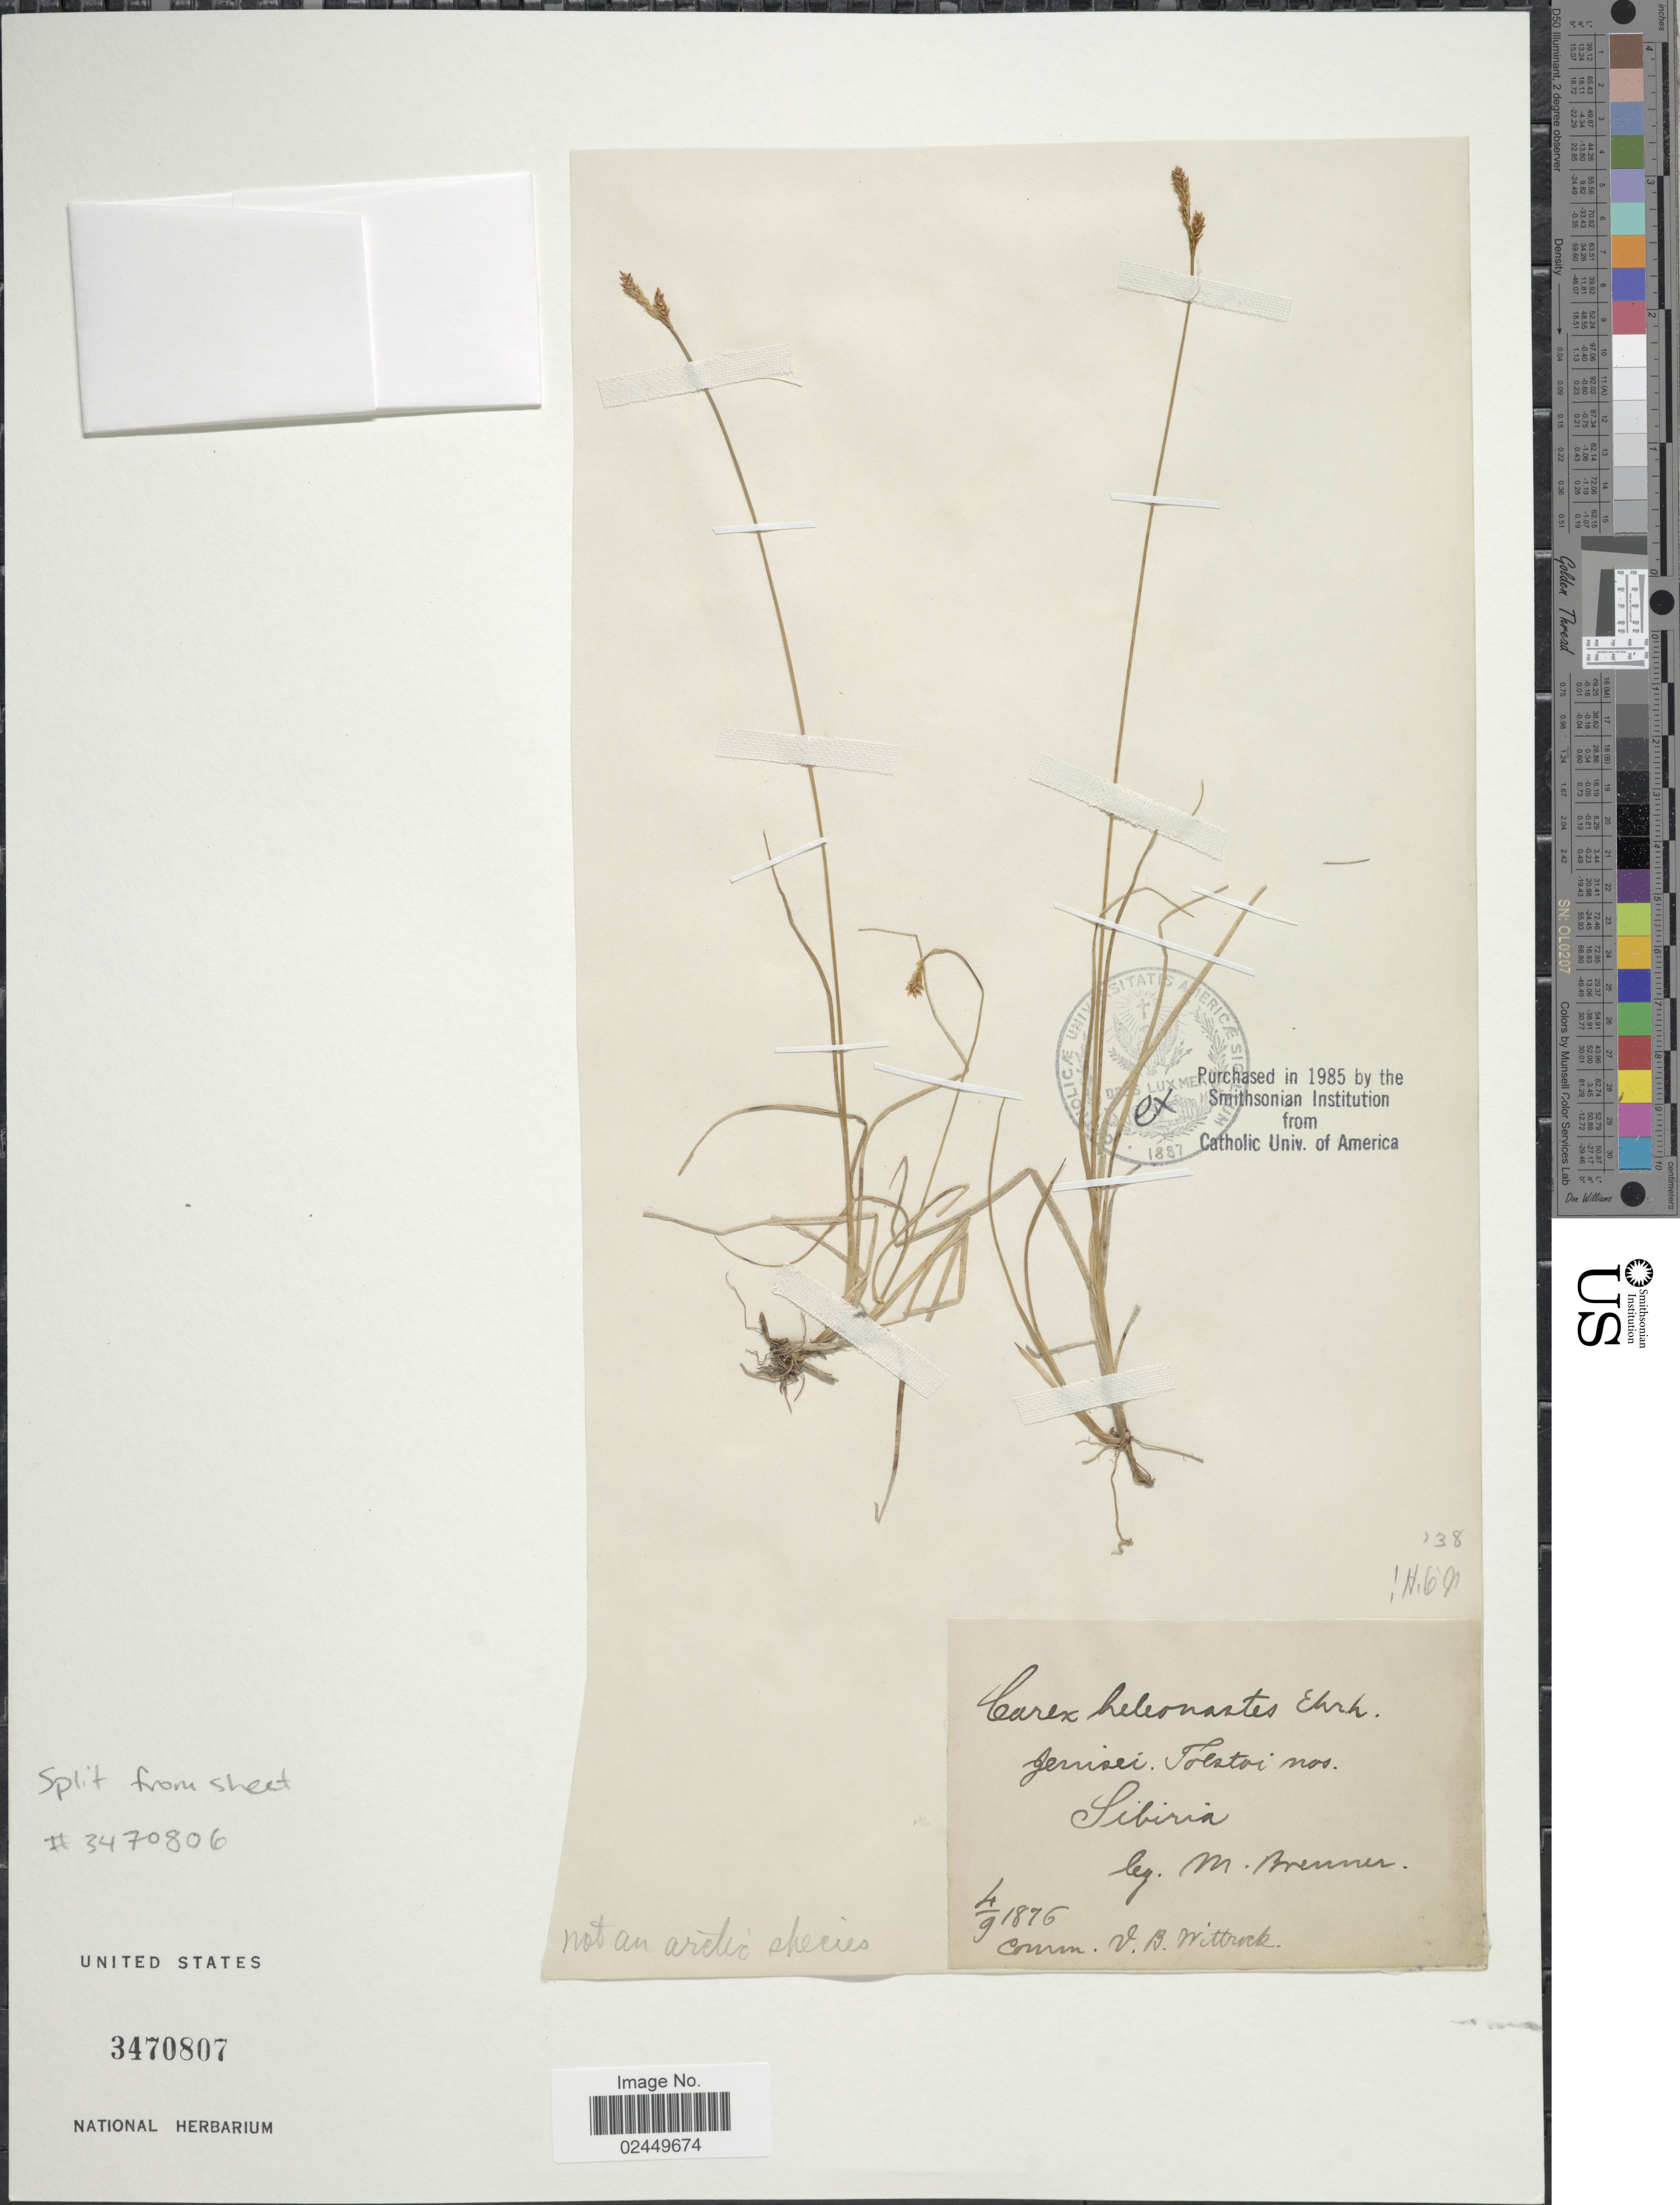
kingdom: Plantae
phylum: Tracheophyta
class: Liliopsida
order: Poales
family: Cyperaceae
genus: Carex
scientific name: Carex heleonastes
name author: Ehrh. ex L. f.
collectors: M. Brenner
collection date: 1876-09-04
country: Russian Federation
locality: Jerusei. Tolstoi nos. Sibiria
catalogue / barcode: US 3470807